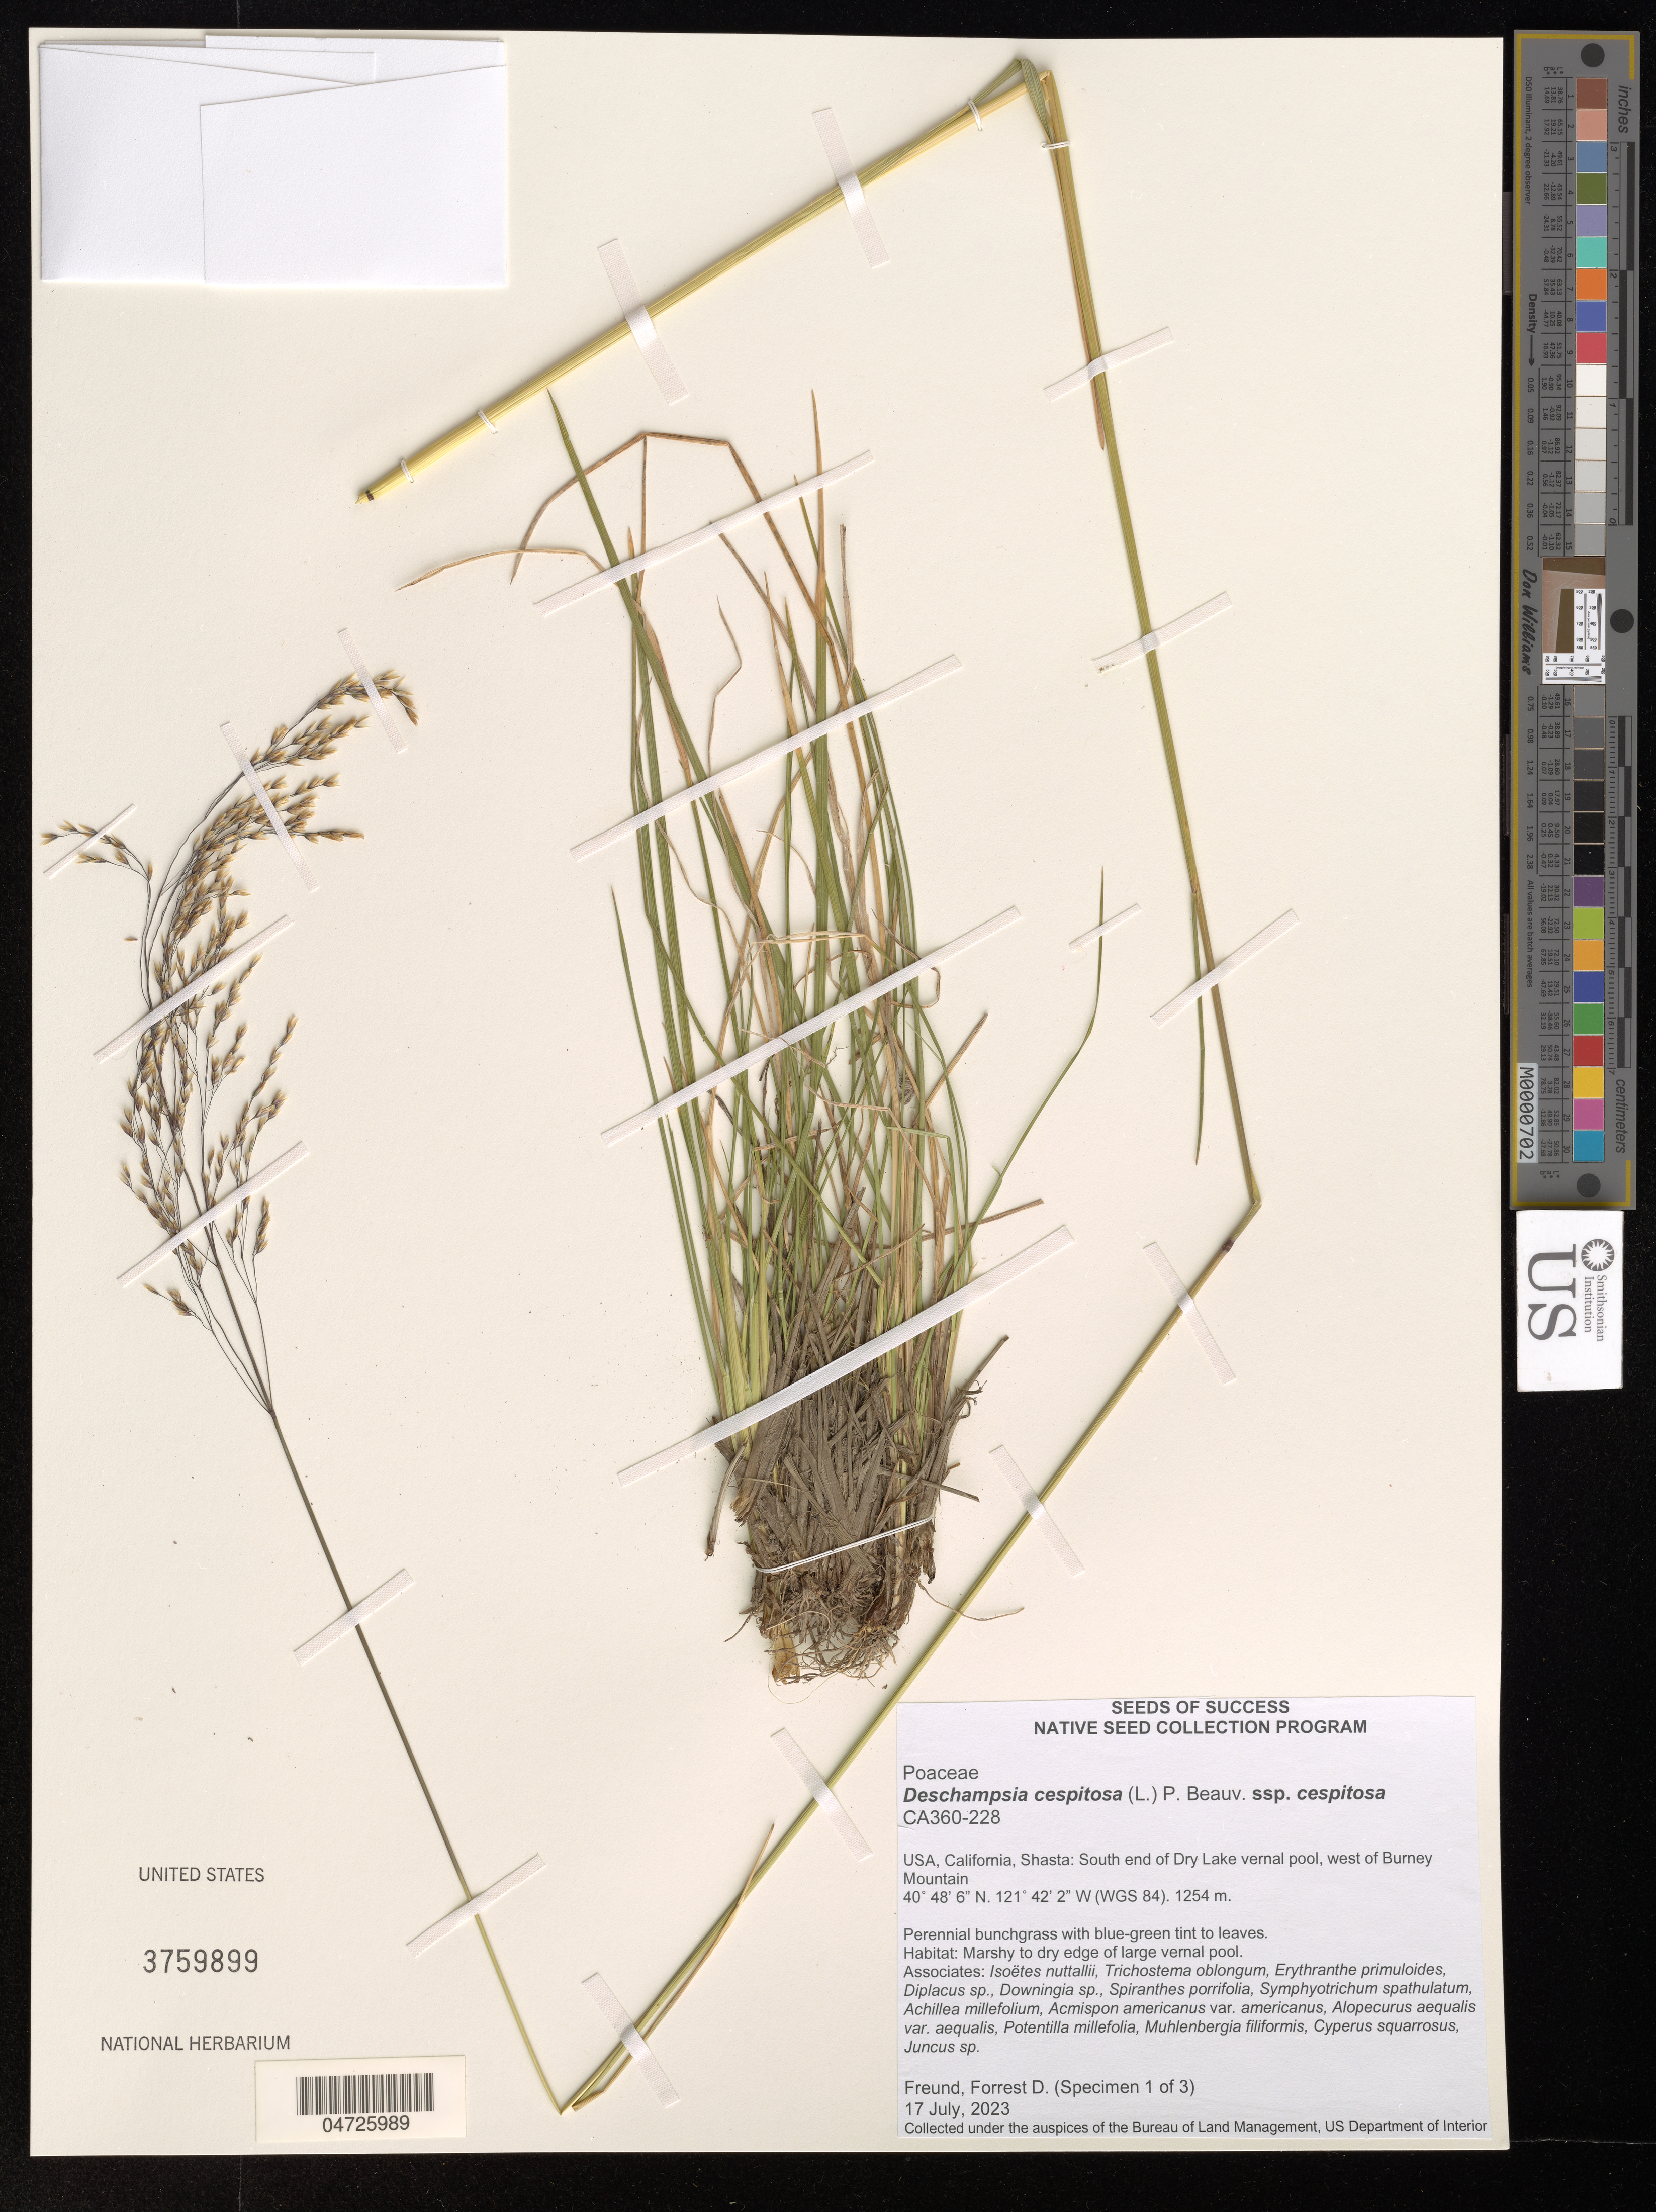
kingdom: Plantae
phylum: Tracheophyta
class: Liliopsida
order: Poales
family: Poaceae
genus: Deschampsia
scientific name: Deschampsia cespitosa subsp. cespitosa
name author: (L.) P. Beauv.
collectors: F. Freund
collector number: CA360-228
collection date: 2023-07-17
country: United States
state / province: California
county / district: Shasta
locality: Shasta: South end of Dry Lake vernal pool, west of Burney Mountain. (WGS 84).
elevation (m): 1254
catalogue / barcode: US 3759899